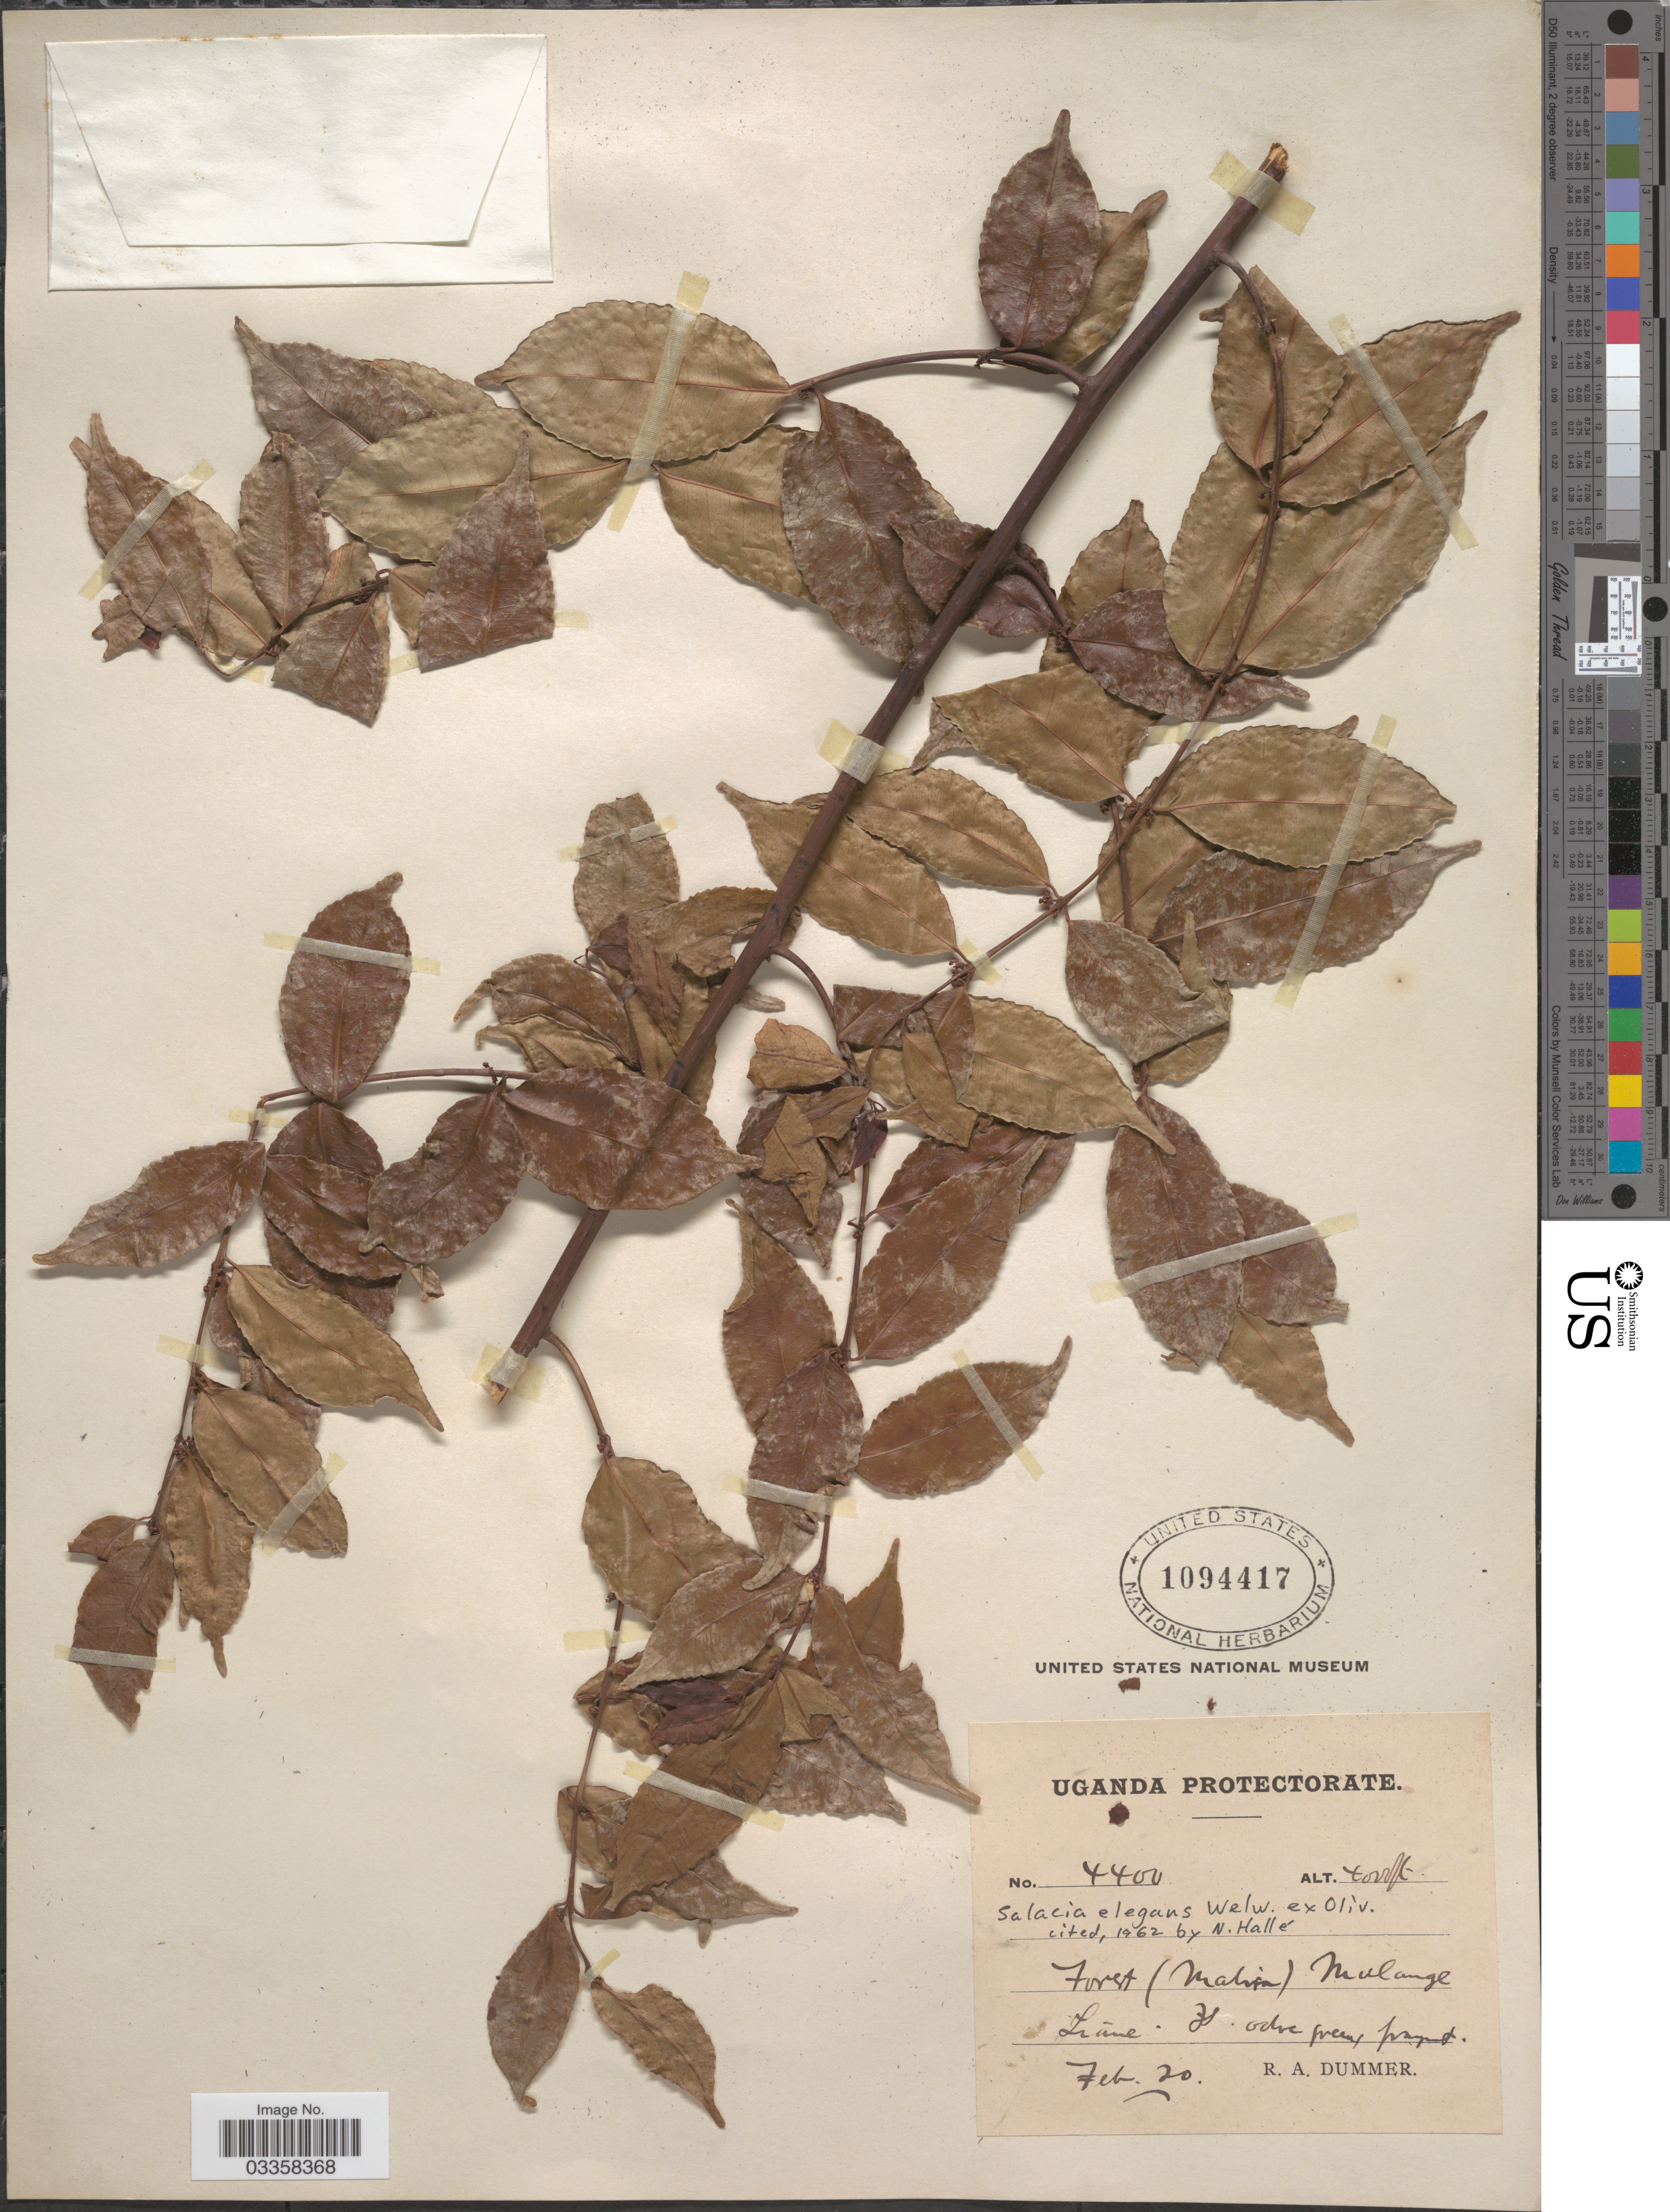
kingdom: Plantae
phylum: Tracheophyta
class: Magnoliopsida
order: Celastrales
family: Celastraceae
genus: Salacia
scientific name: Salacia elegans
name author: Welw. ex Oliv.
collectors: R. Dümmer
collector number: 4400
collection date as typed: Transcribed d/m/y: /2/20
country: Uganda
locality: Forst (Mabira) Mulange.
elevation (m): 1219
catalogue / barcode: US 1094417